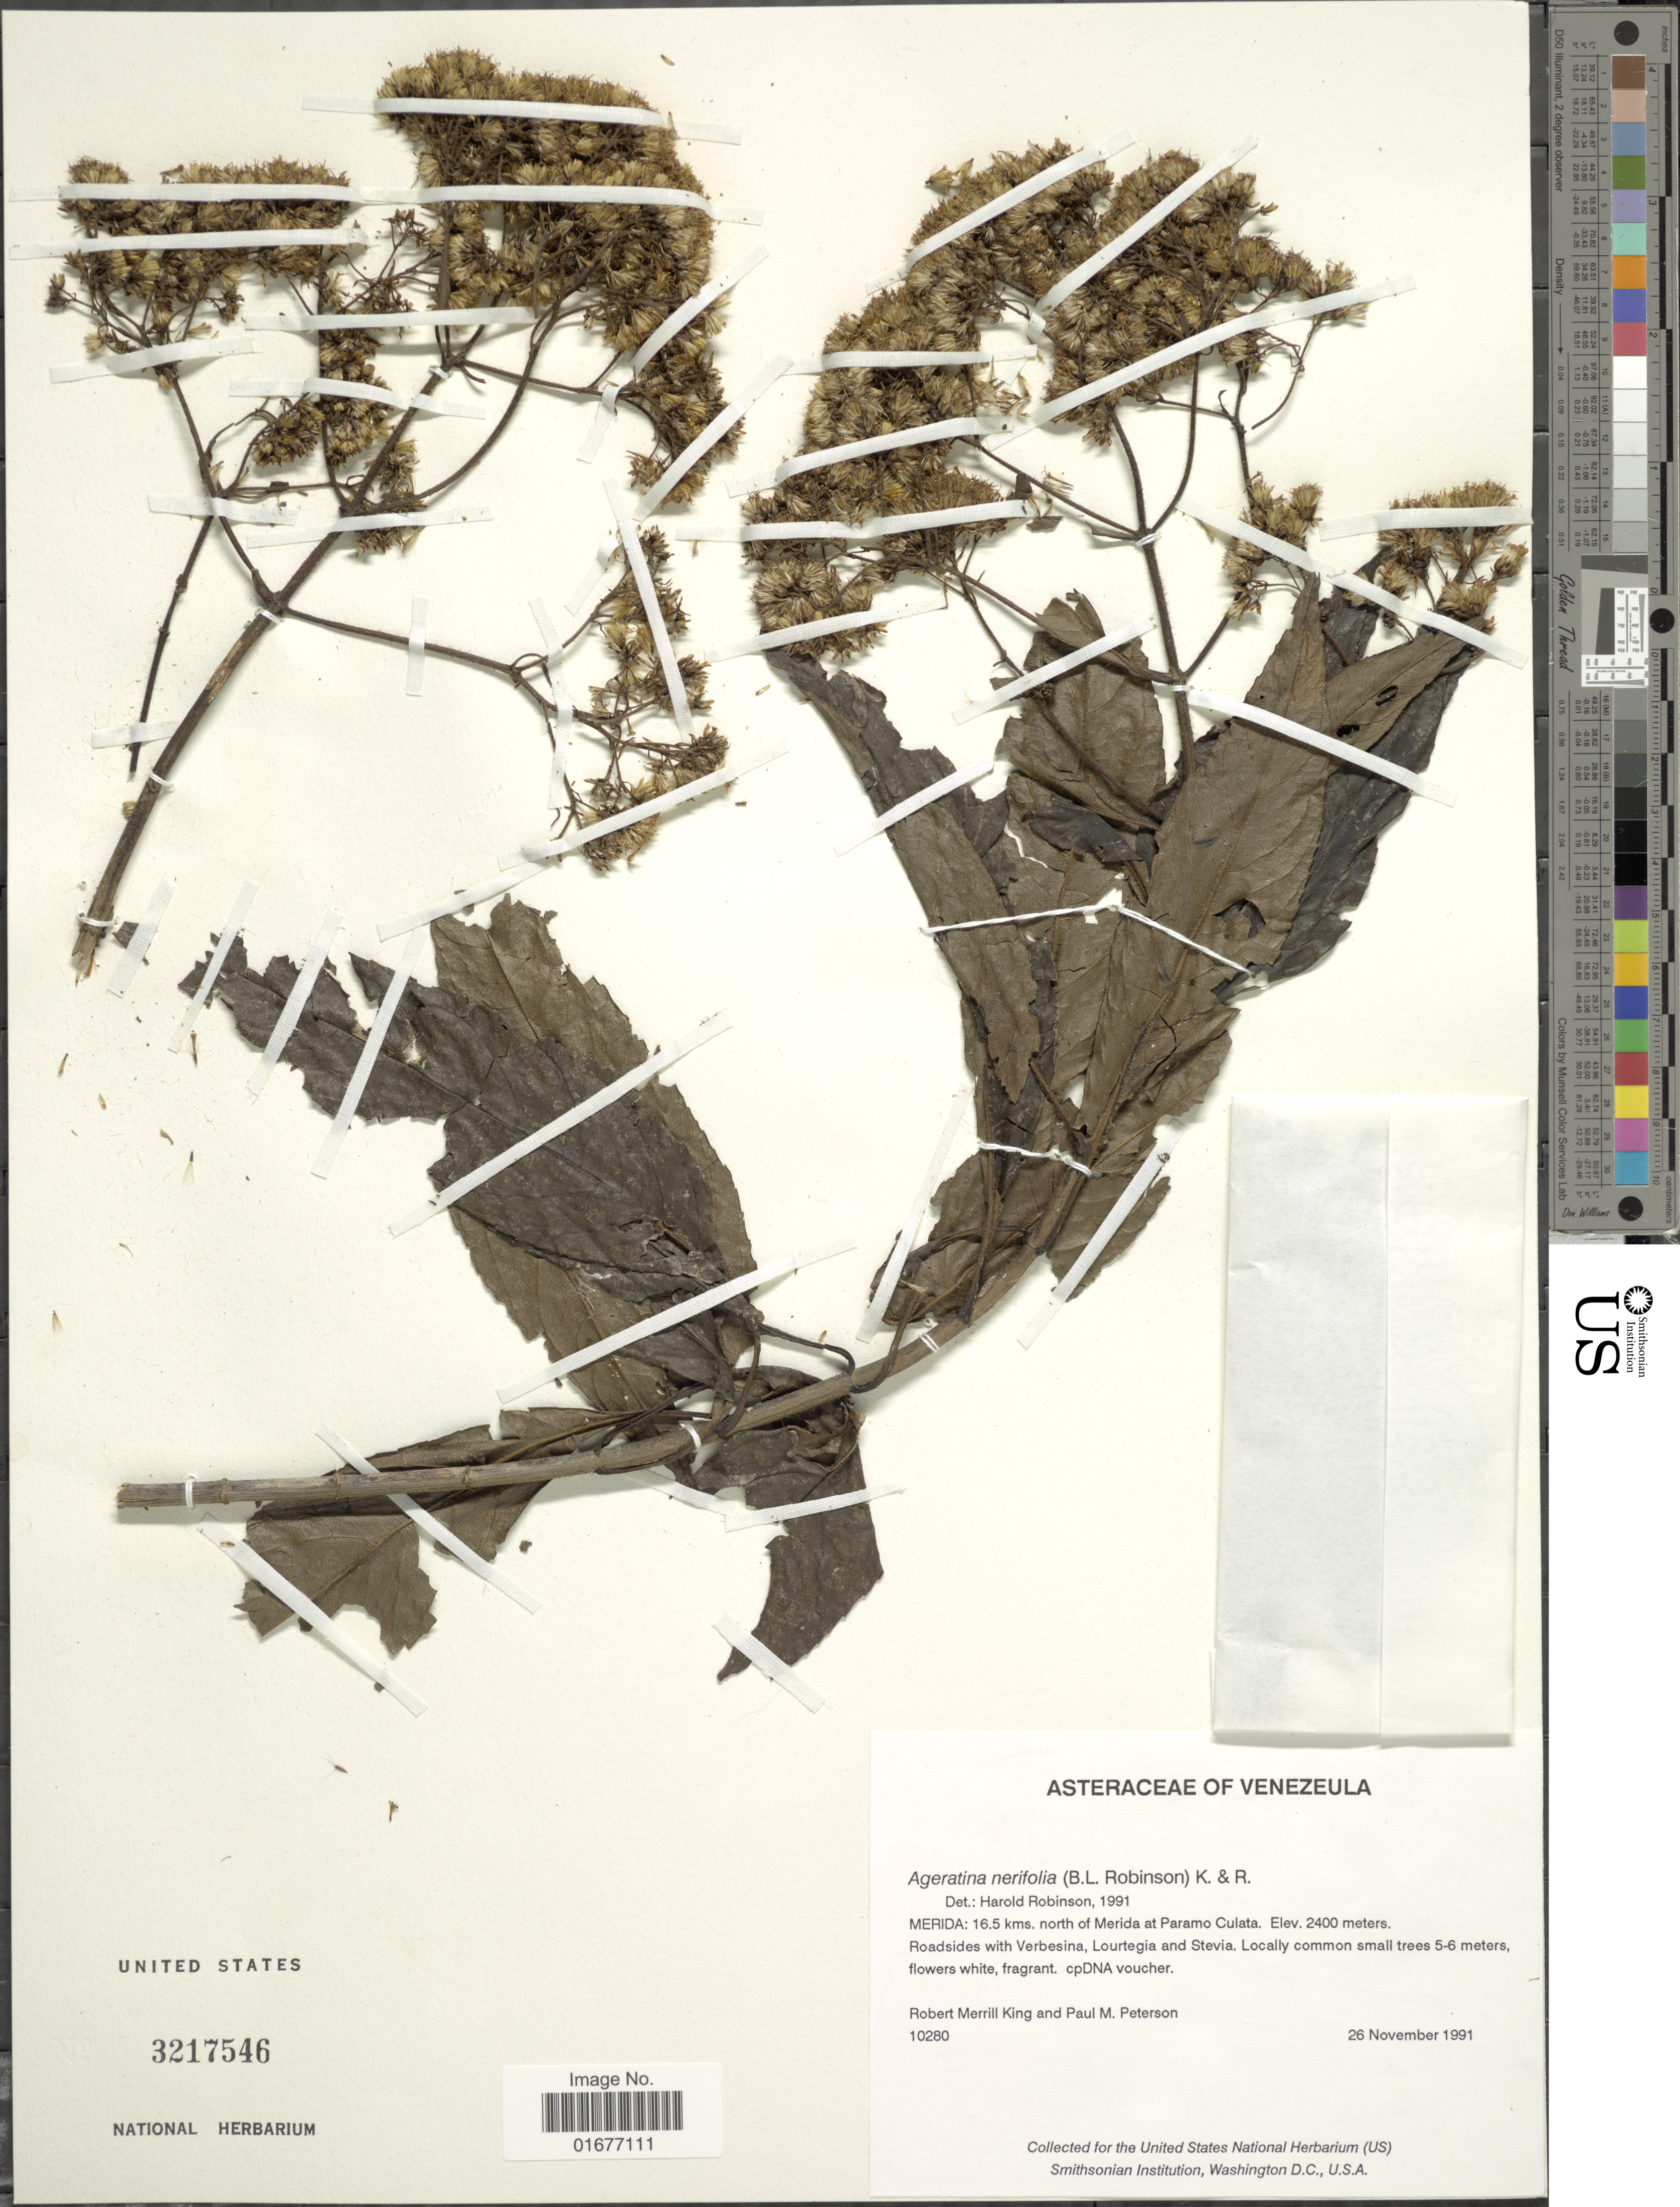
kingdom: Plantae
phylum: Tracheophyta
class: Magnoliopsida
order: Asterales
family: Asteraceae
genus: Ageratina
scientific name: Ageratina neriifolia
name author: (B.L. Rob.) R.M. King & H. Rob.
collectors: R. M. King & P. M. Peterson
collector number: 10280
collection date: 1991-11-26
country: Venezuela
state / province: Mérida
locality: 16.5 kms. north of Merida at Paramo Culata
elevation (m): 2400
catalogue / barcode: US 3217546